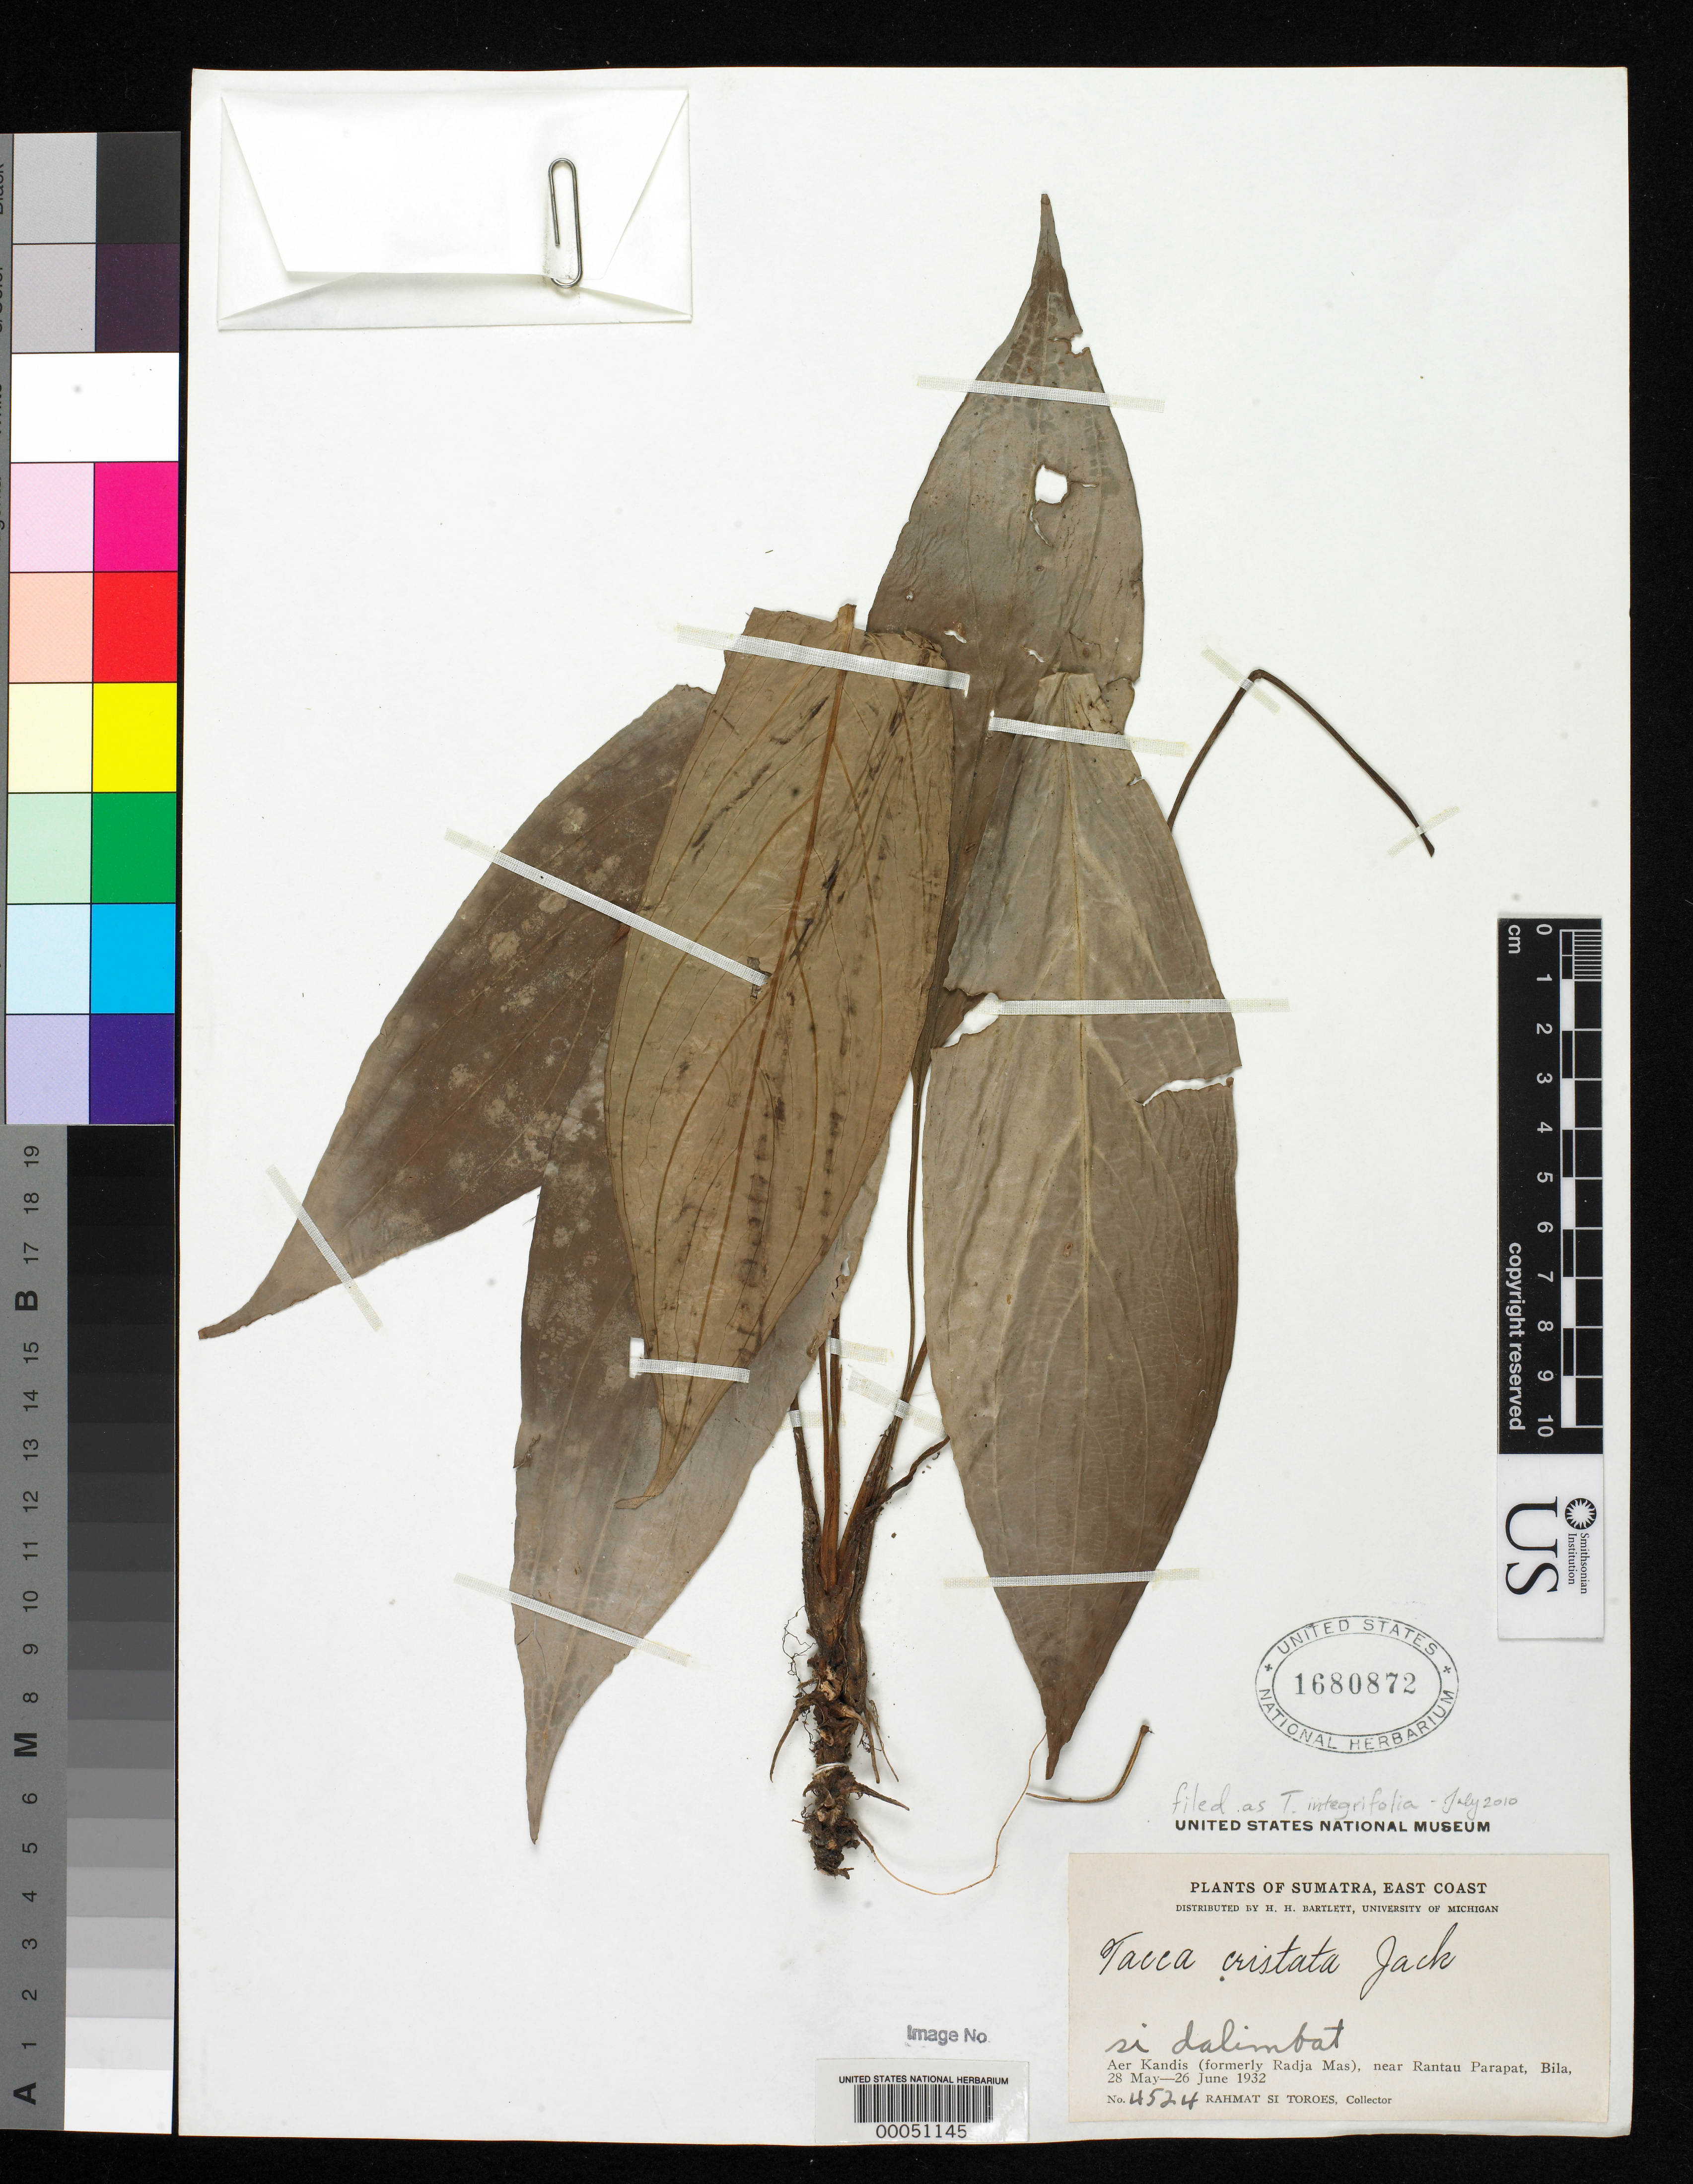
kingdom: Plantae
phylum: Tracheophyta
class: Liliopsida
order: Dioscoreales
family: Dioscoreaceae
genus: Tacca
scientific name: Tacca integrifolia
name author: Ker Gawl.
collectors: Rahmat Si Boeea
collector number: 4524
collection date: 1932-05-28/1932-06-26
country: Indonesia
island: Sumatra I.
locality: (East Coast) Aer Kandis (formerly Rajda Mas), near Rantau Parapat, Bila, Sumatra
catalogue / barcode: US 1680872